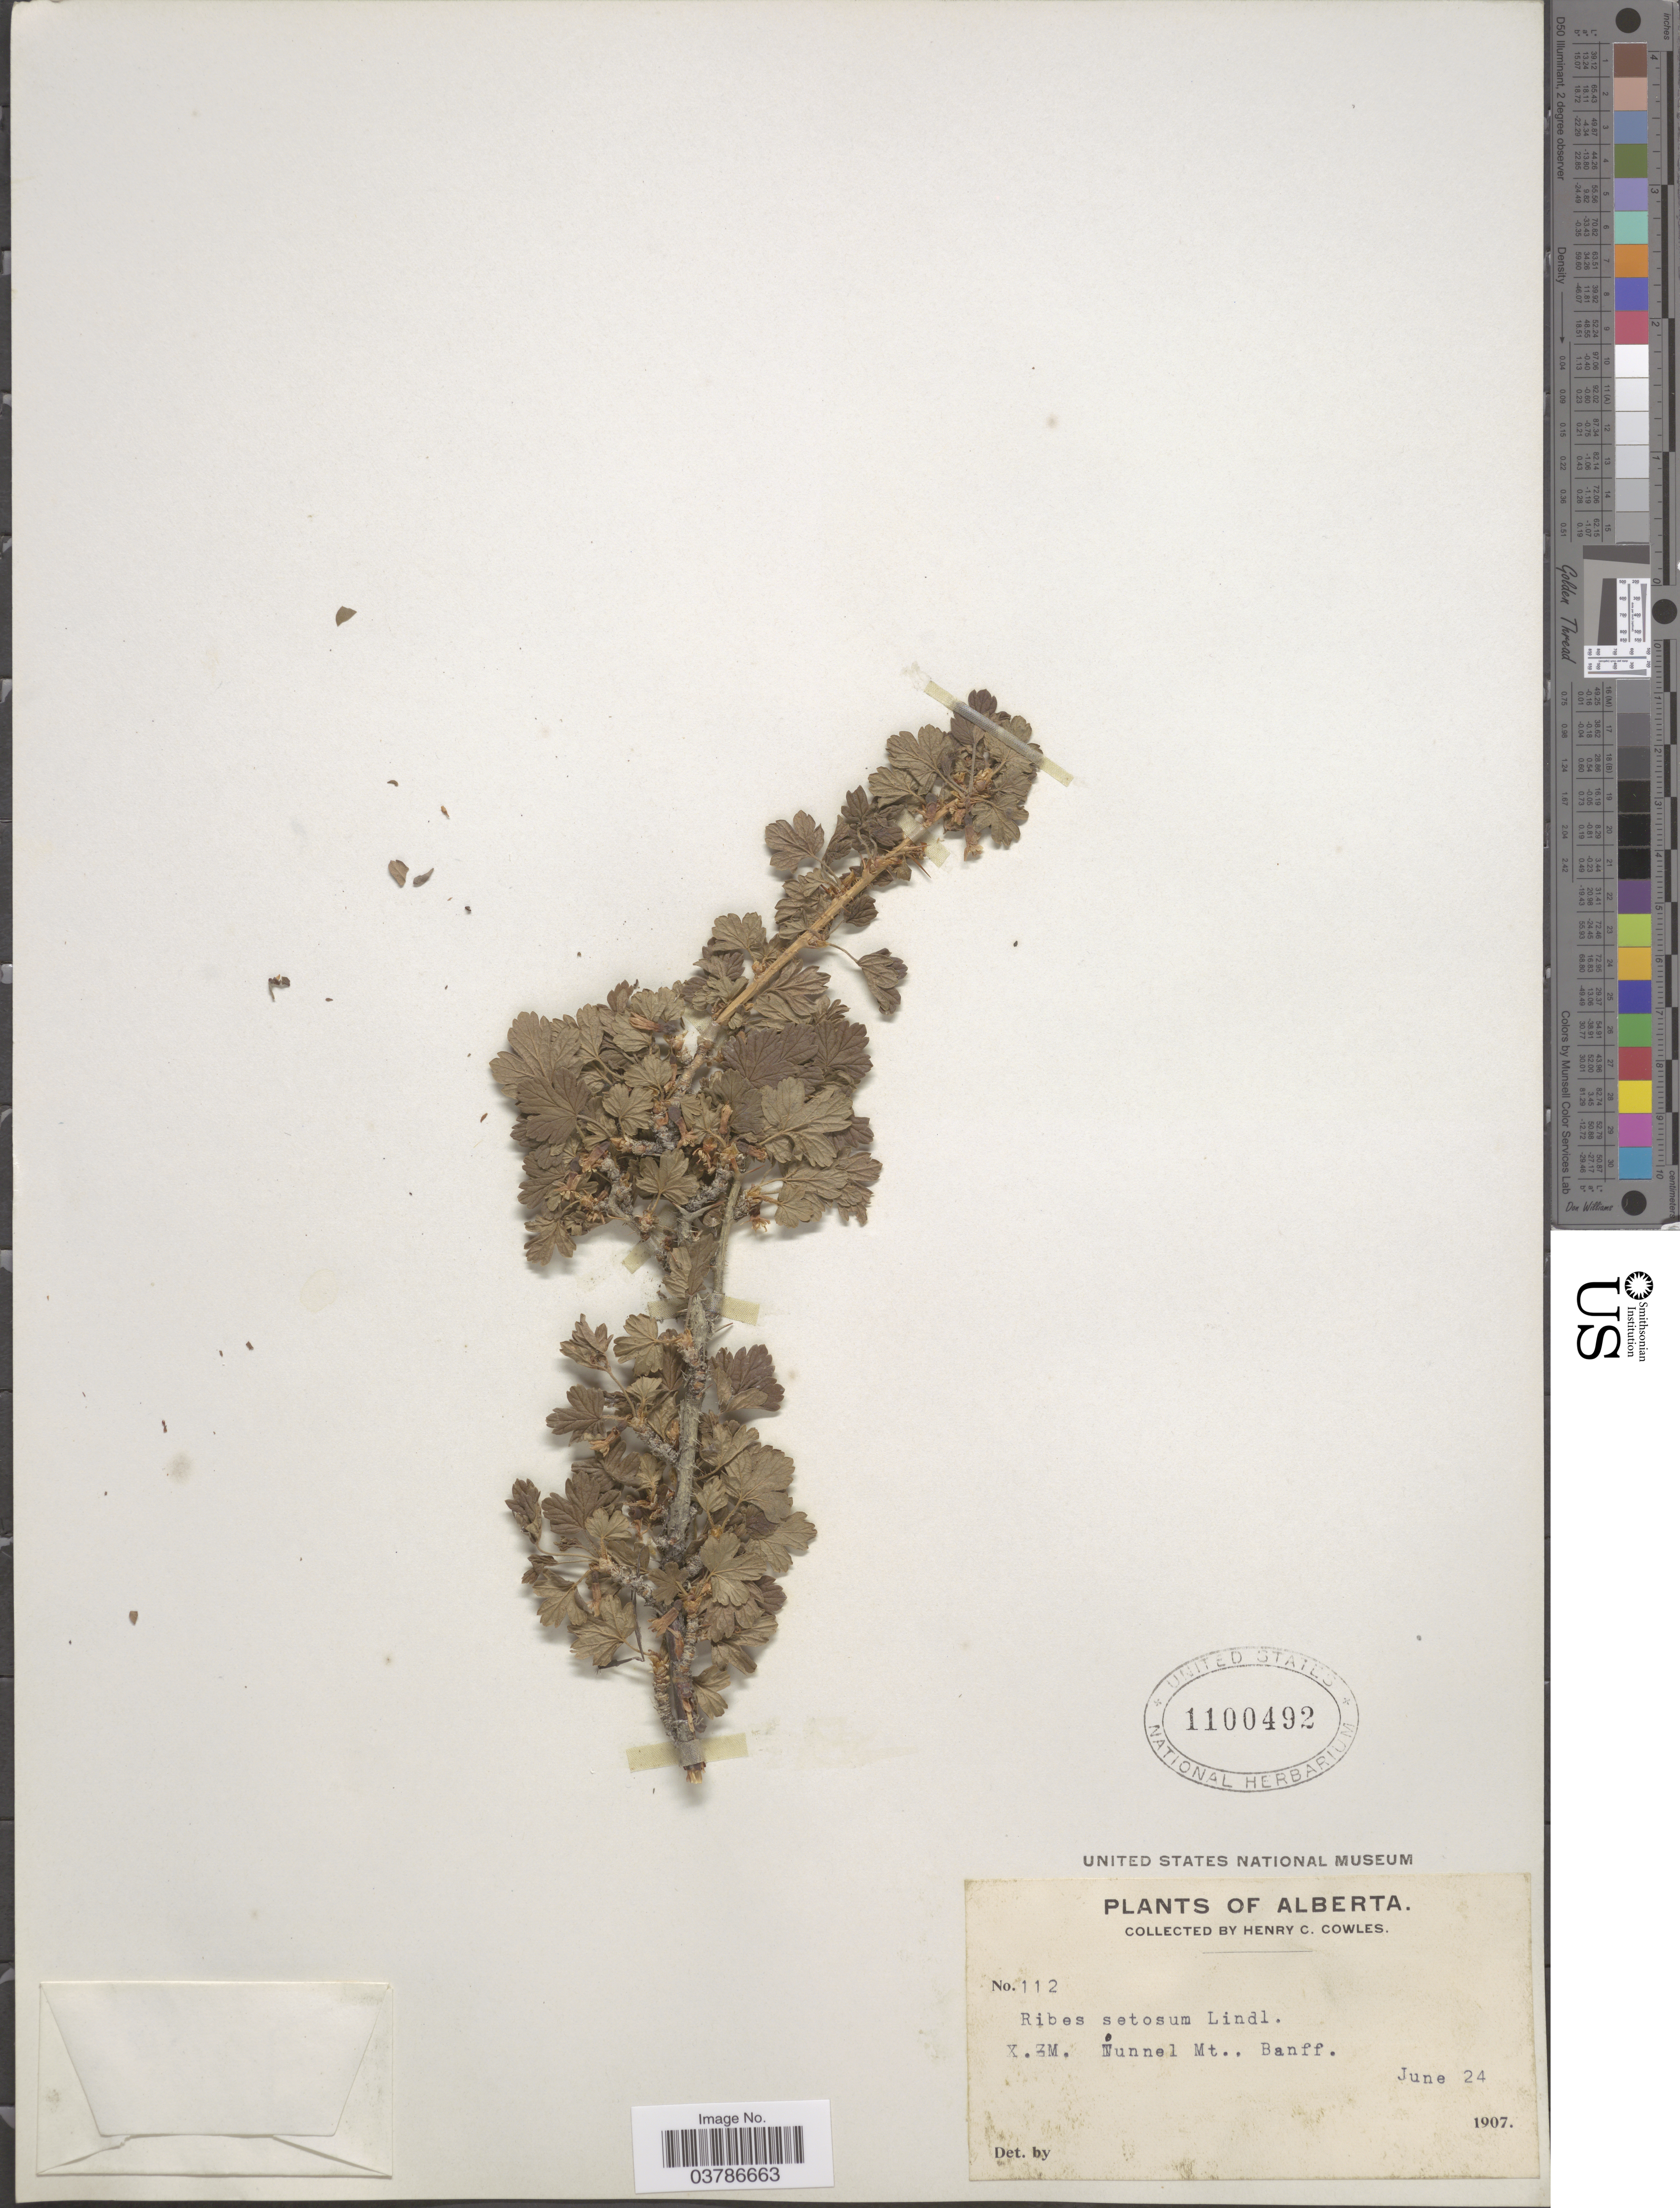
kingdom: Plantae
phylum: Tracheophyta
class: Magnoliopsida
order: Saxifragales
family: Grossulariaceae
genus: Ribes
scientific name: Ribes oxyacanthoides var. setosum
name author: (Lindl.) Dorn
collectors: H. Cowles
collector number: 112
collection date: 1907-06-24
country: Canada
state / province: Alberta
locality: X. Z. M. Tunnel Mt., Banff.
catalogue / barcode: US 1100492